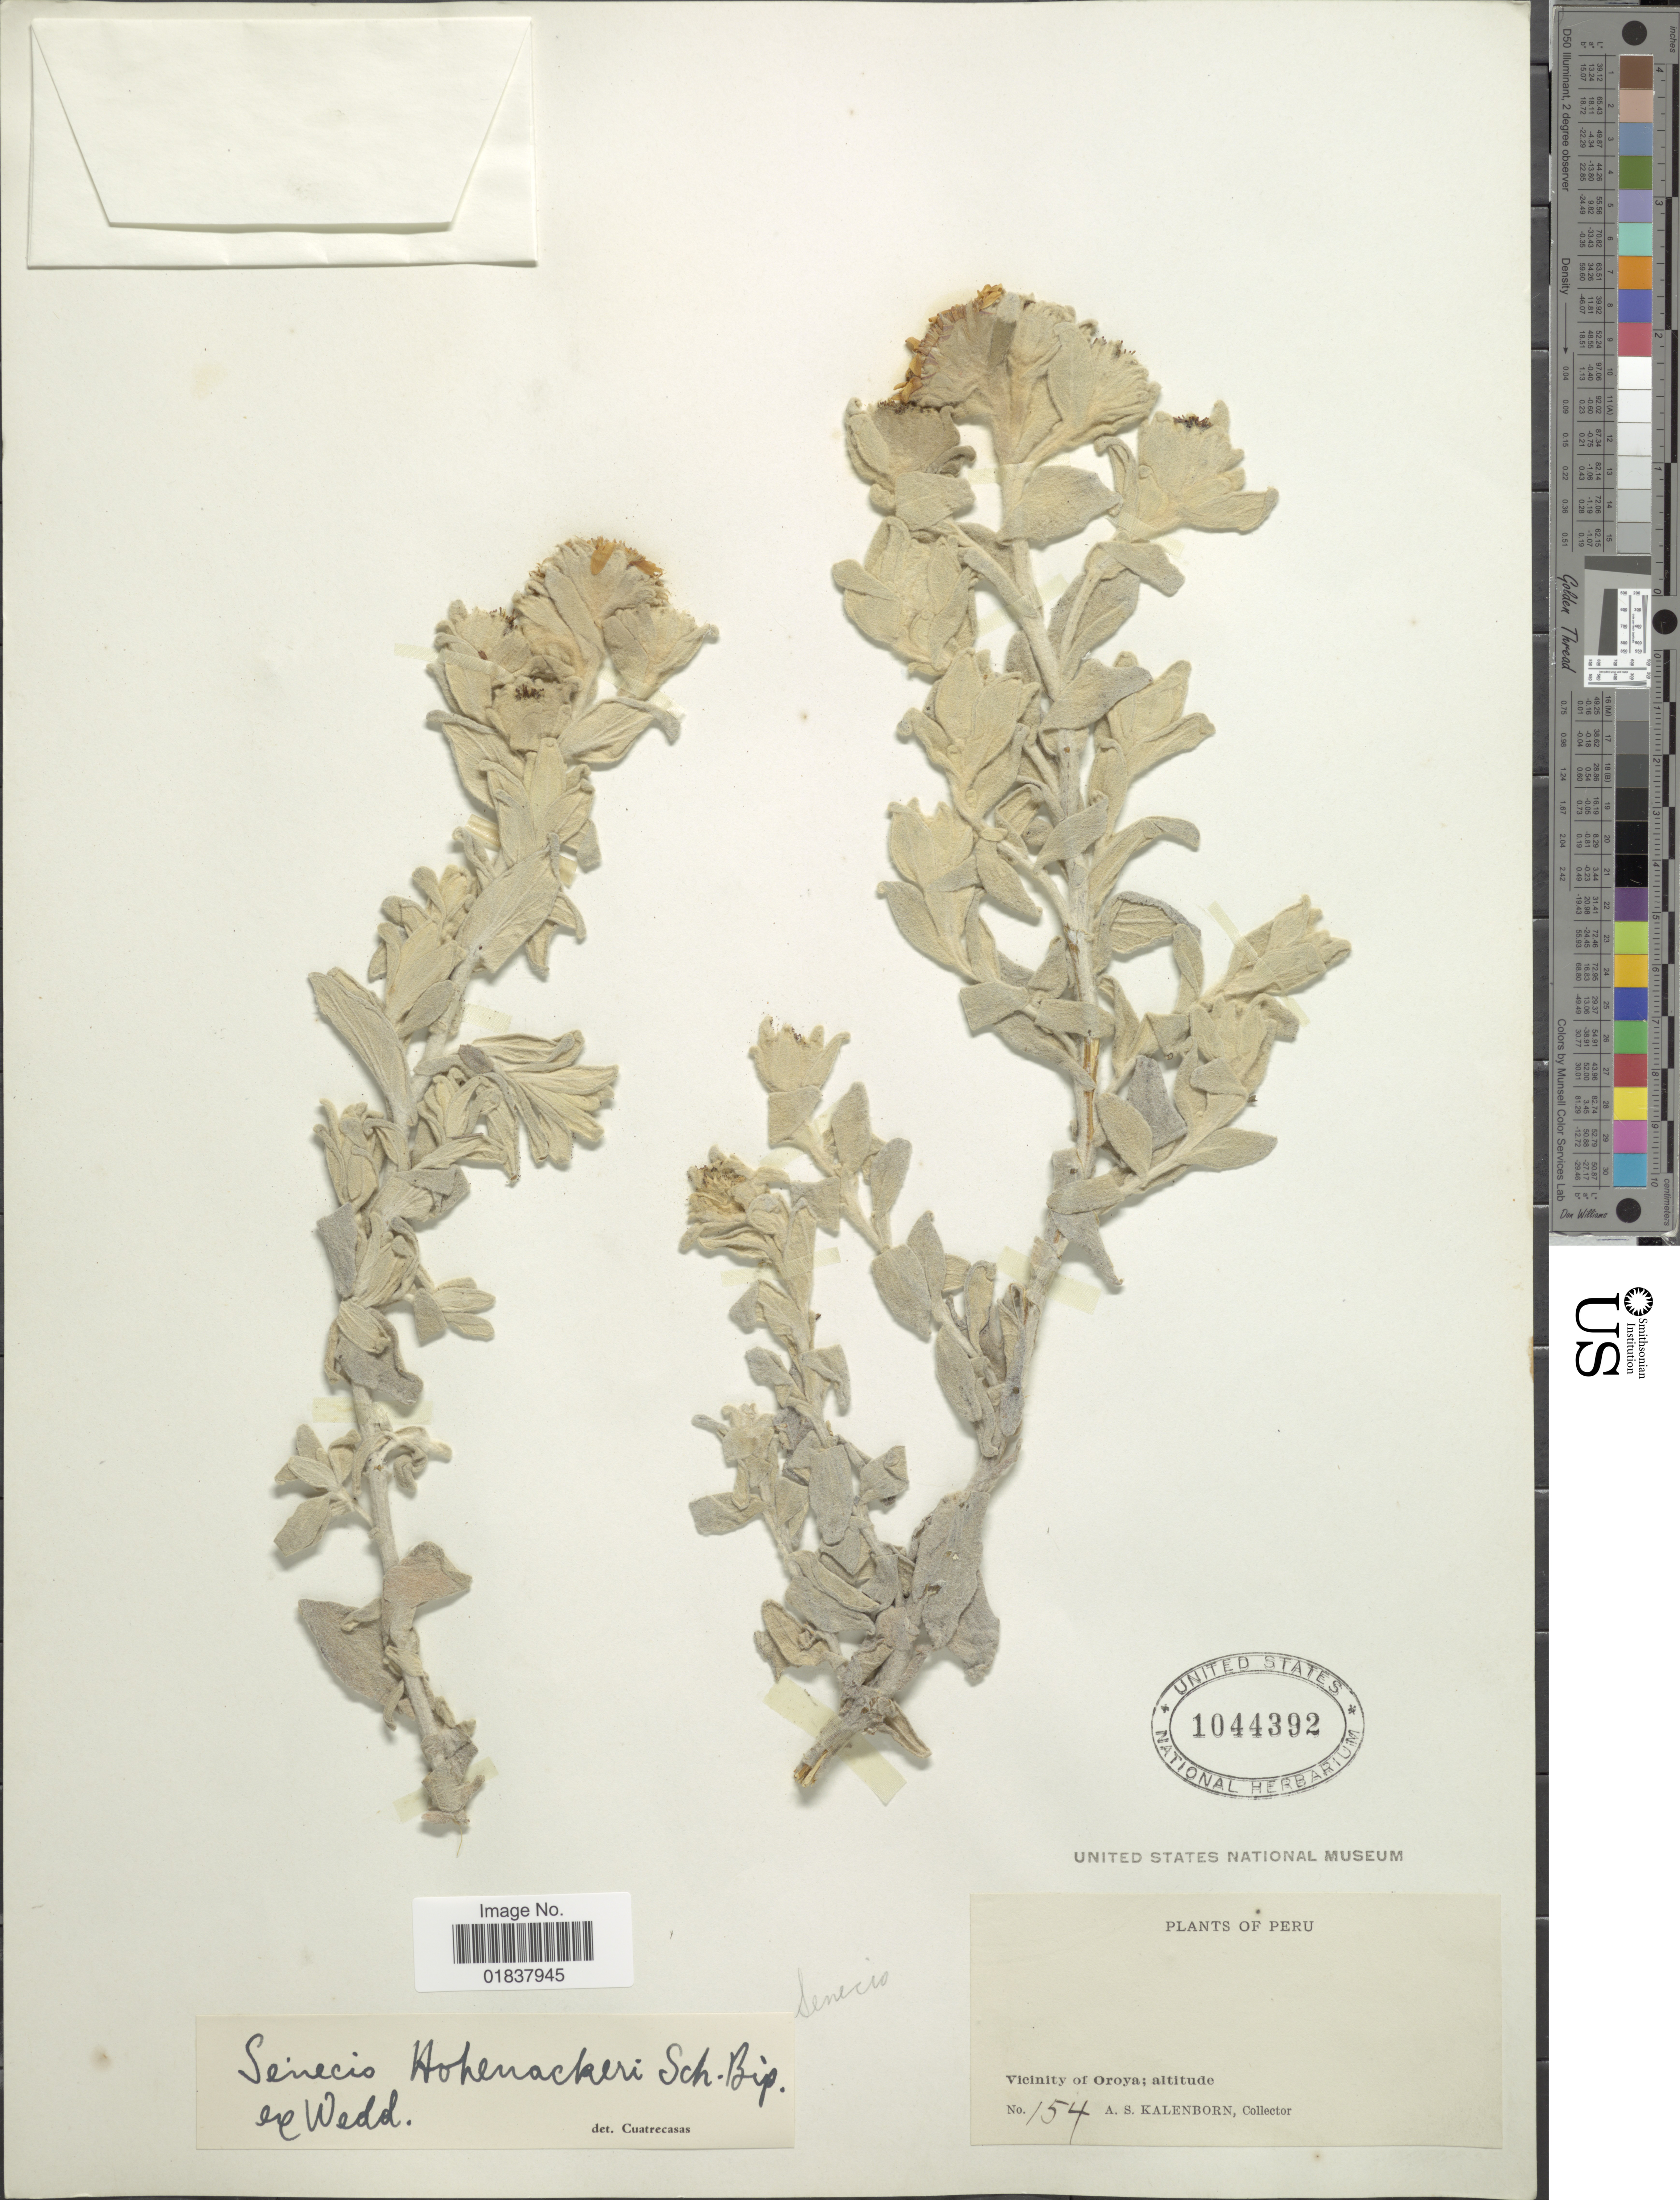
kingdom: Plantae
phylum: Tracheophyta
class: Magnoliopsida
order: Asterales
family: Asteraceae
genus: Senecio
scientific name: Senecio hohenackeri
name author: Sch. Bip.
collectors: A. Kalenborn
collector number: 154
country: Peru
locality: Vicinity of Oroya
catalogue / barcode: US 1044392